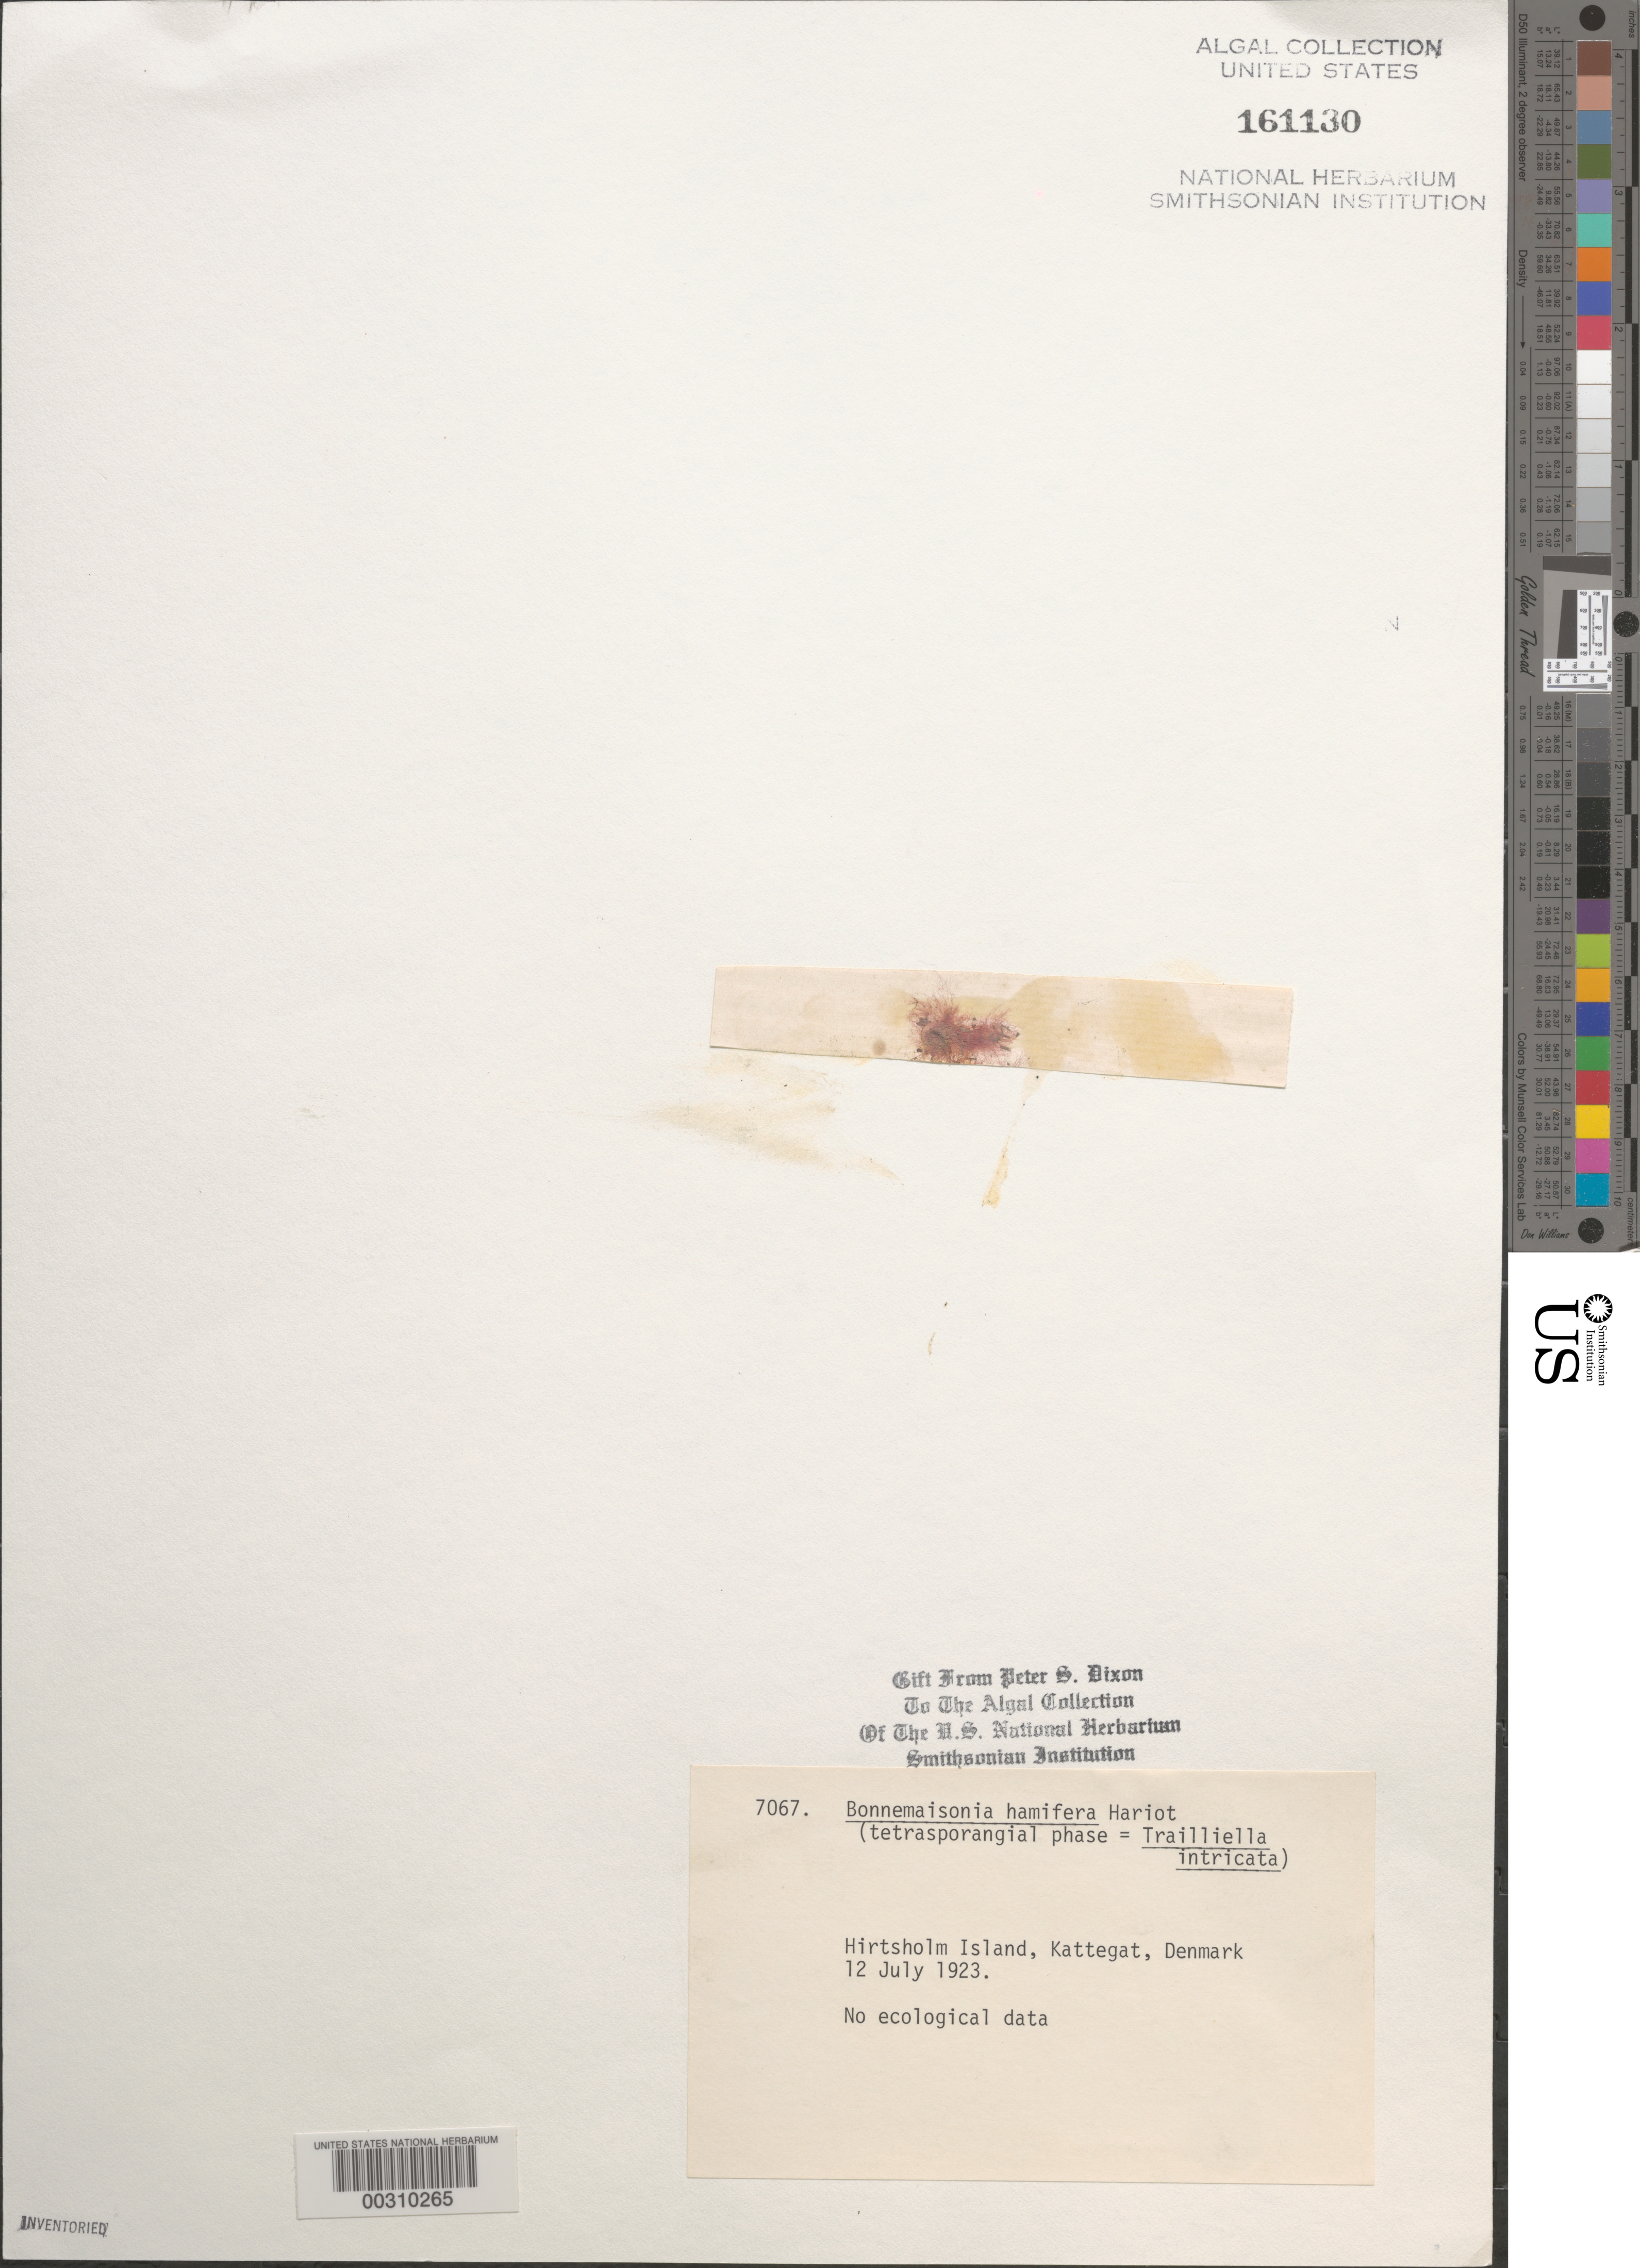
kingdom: Plantae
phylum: Rhodophyta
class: Florideophyceae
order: Bonnemaisoniales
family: Bonnemaisoniaceae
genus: Bonnemaisonia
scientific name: Bonnemaisonia hamifera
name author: P. Hariot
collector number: PSD 7067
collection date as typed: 12 Jul 1923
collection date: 1923-07-12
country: Denmark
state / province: Nordjylland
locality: Hirtsholm Island, Kattegat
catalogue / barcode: US 161130